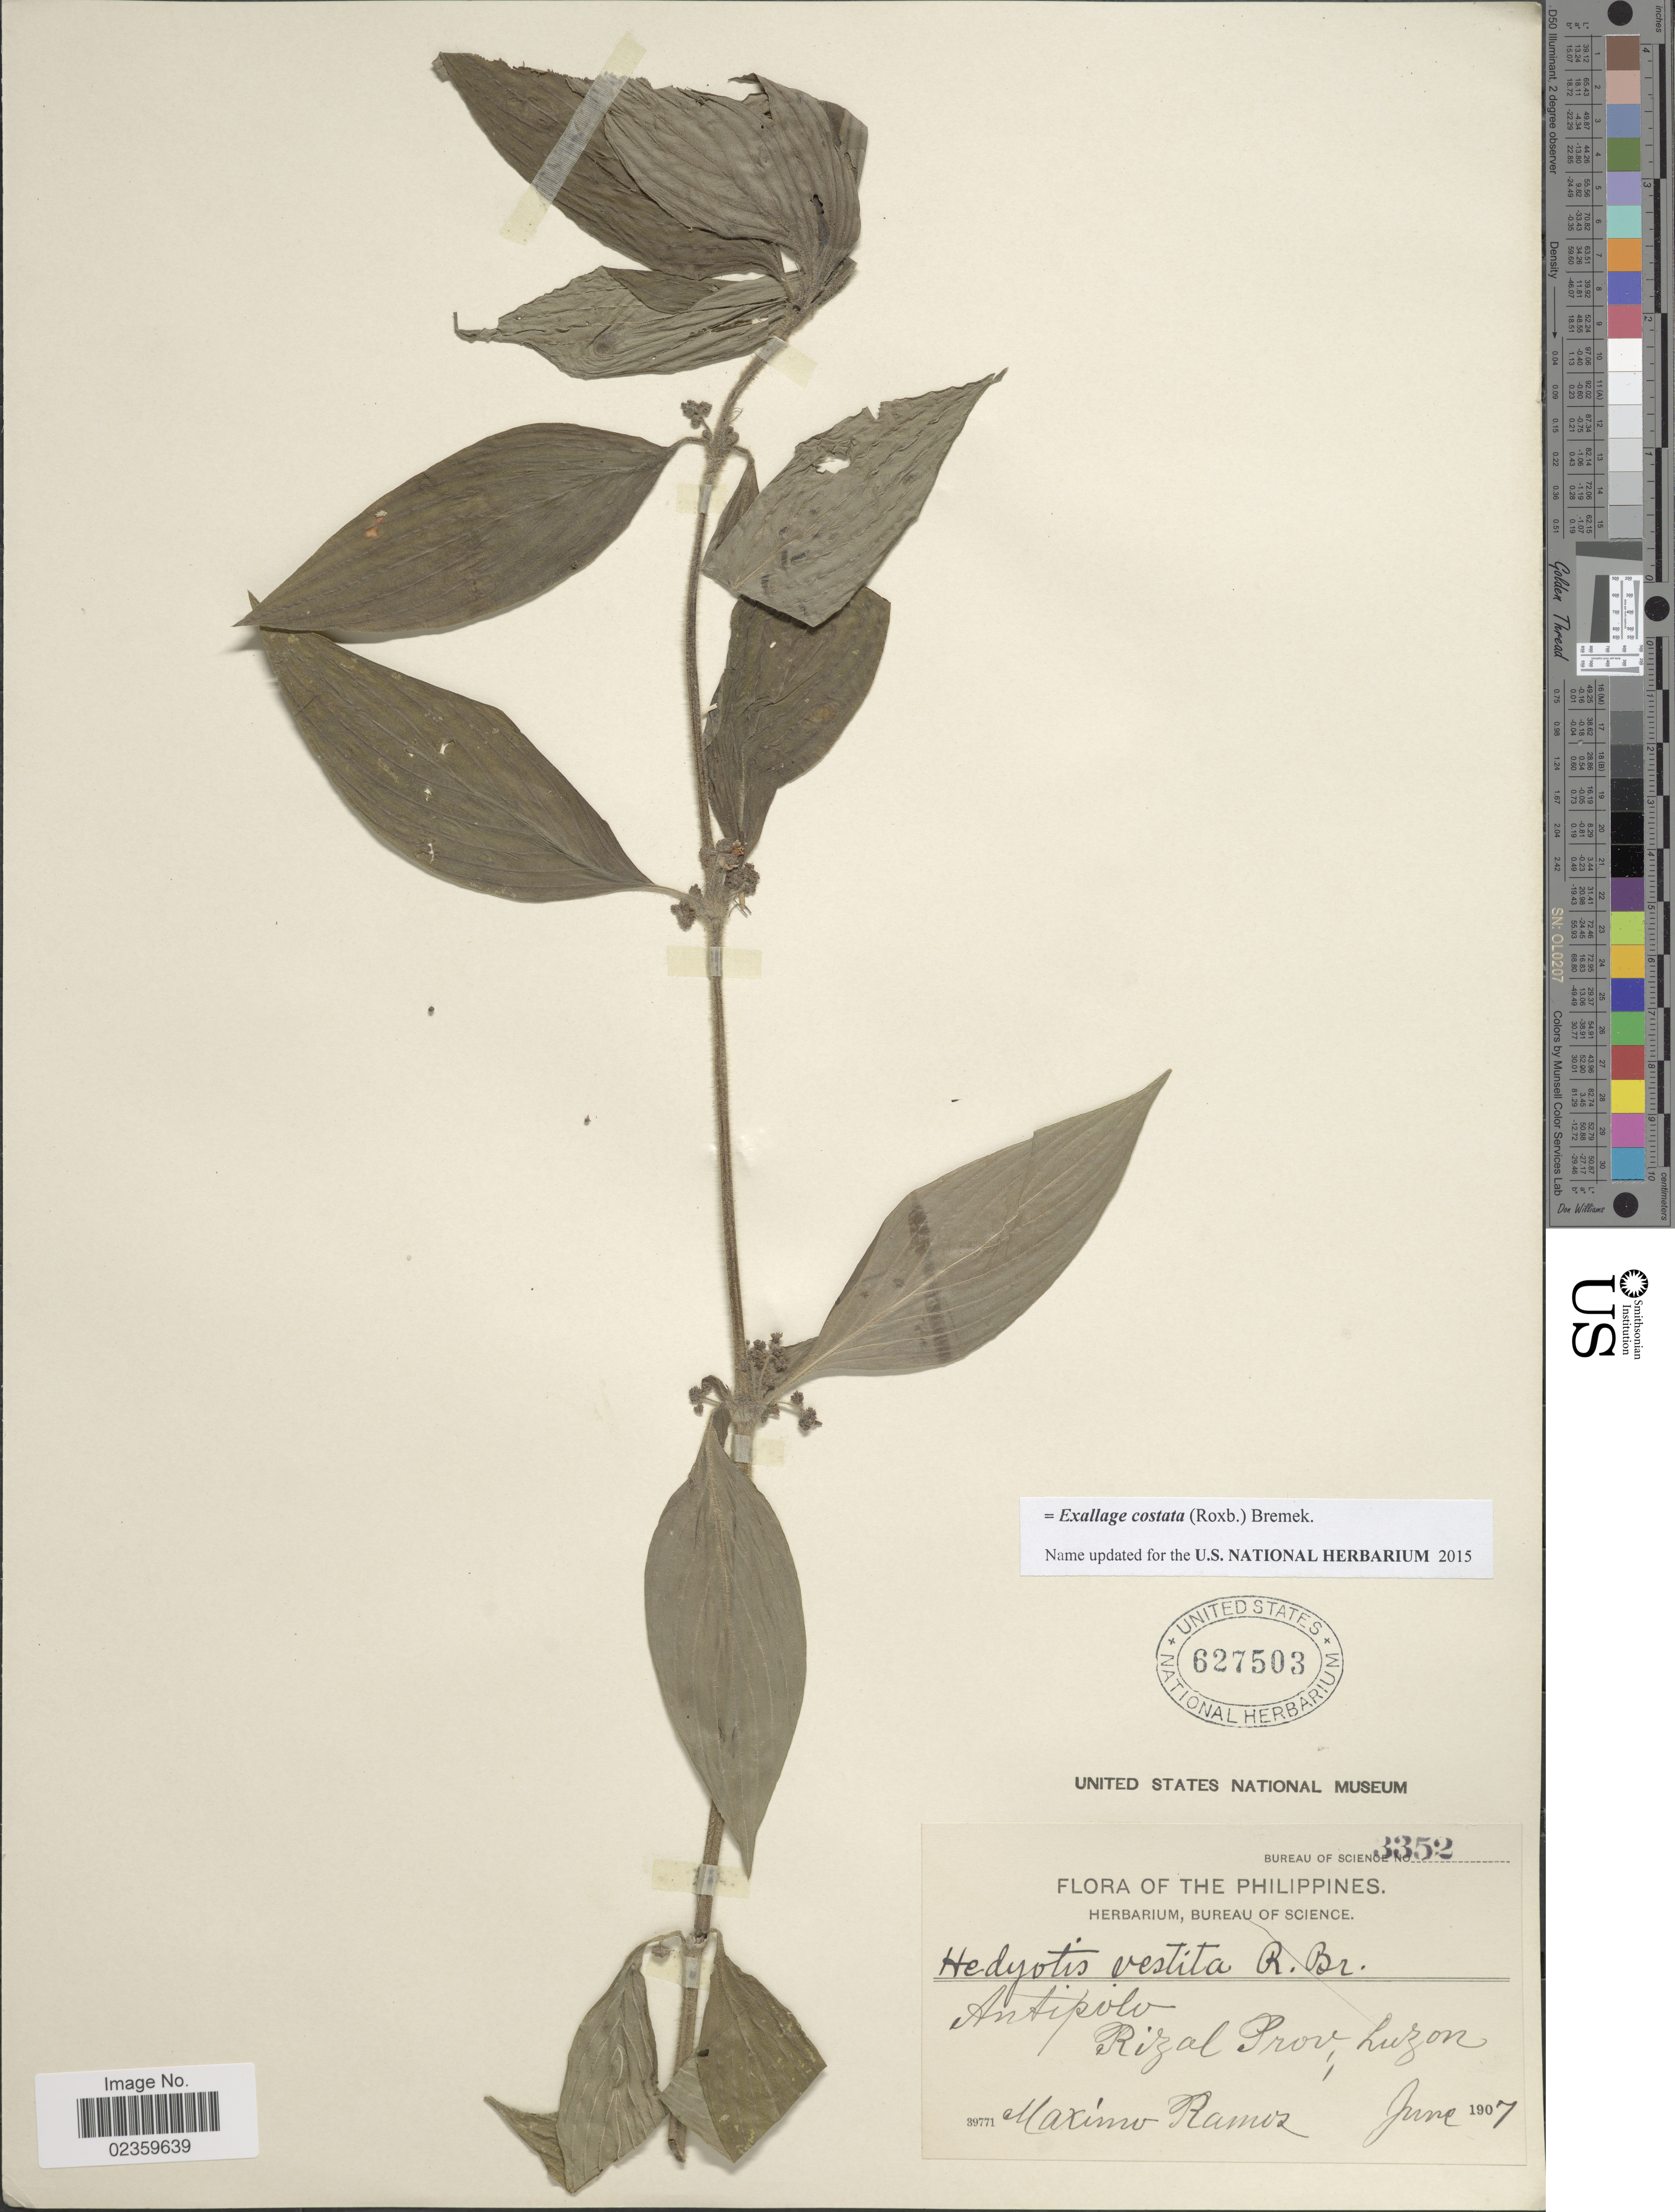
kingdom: Plantae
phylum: Tracheophyta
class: Magnoliopsida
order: Gentianales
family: Rubiaceae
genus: Exallage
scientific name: Exallage costata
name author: (Roxb.) Bremek.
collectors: M. Ramos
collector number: Bureau of Science 3352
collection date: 1907-06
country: Philippines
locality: Antipolo. Rizal Prov., Luzon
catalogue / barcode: US 627503